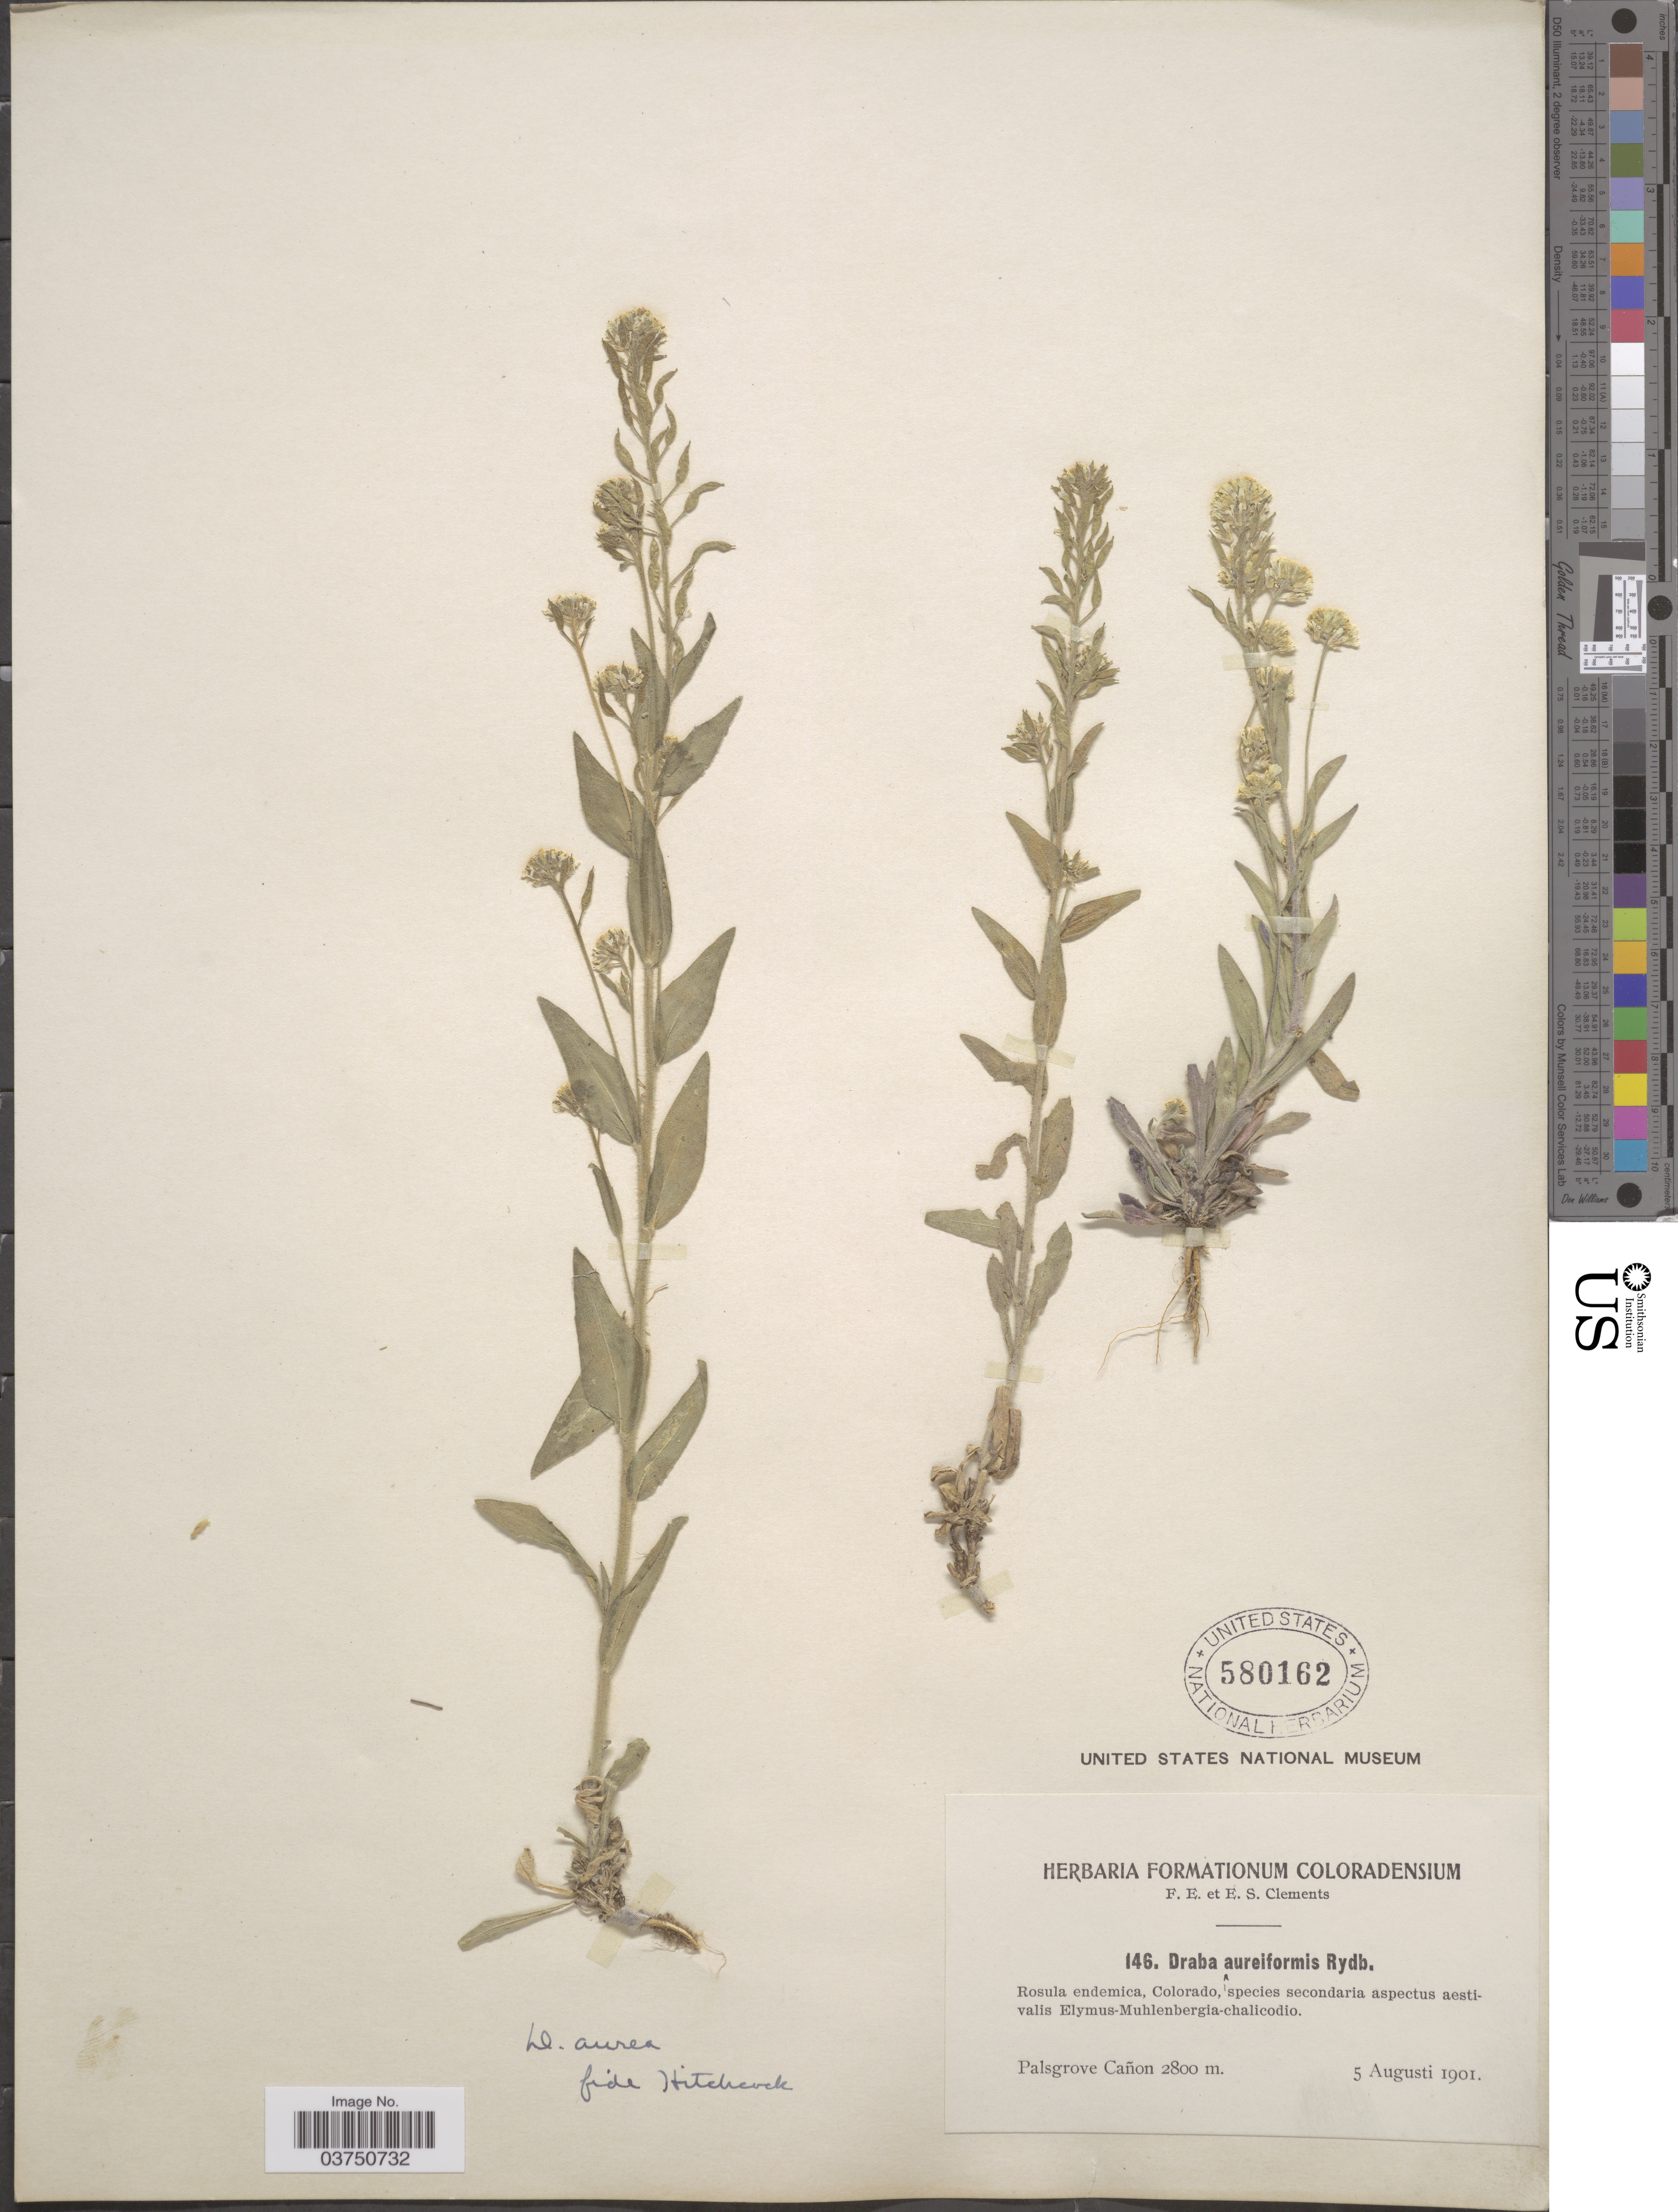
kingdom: Plantae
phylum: Tracheophyta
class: Magnoliopsida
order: Brassicales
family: Brassicaceae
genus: Draba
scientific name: Draba aurea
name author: Vahl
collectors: F. E. Clements & E. S. Clements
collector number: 146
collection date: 1901-08-05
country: United States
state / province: Colorado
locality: Palsgrove Cañon.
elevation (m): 2800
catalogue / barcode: US 580162